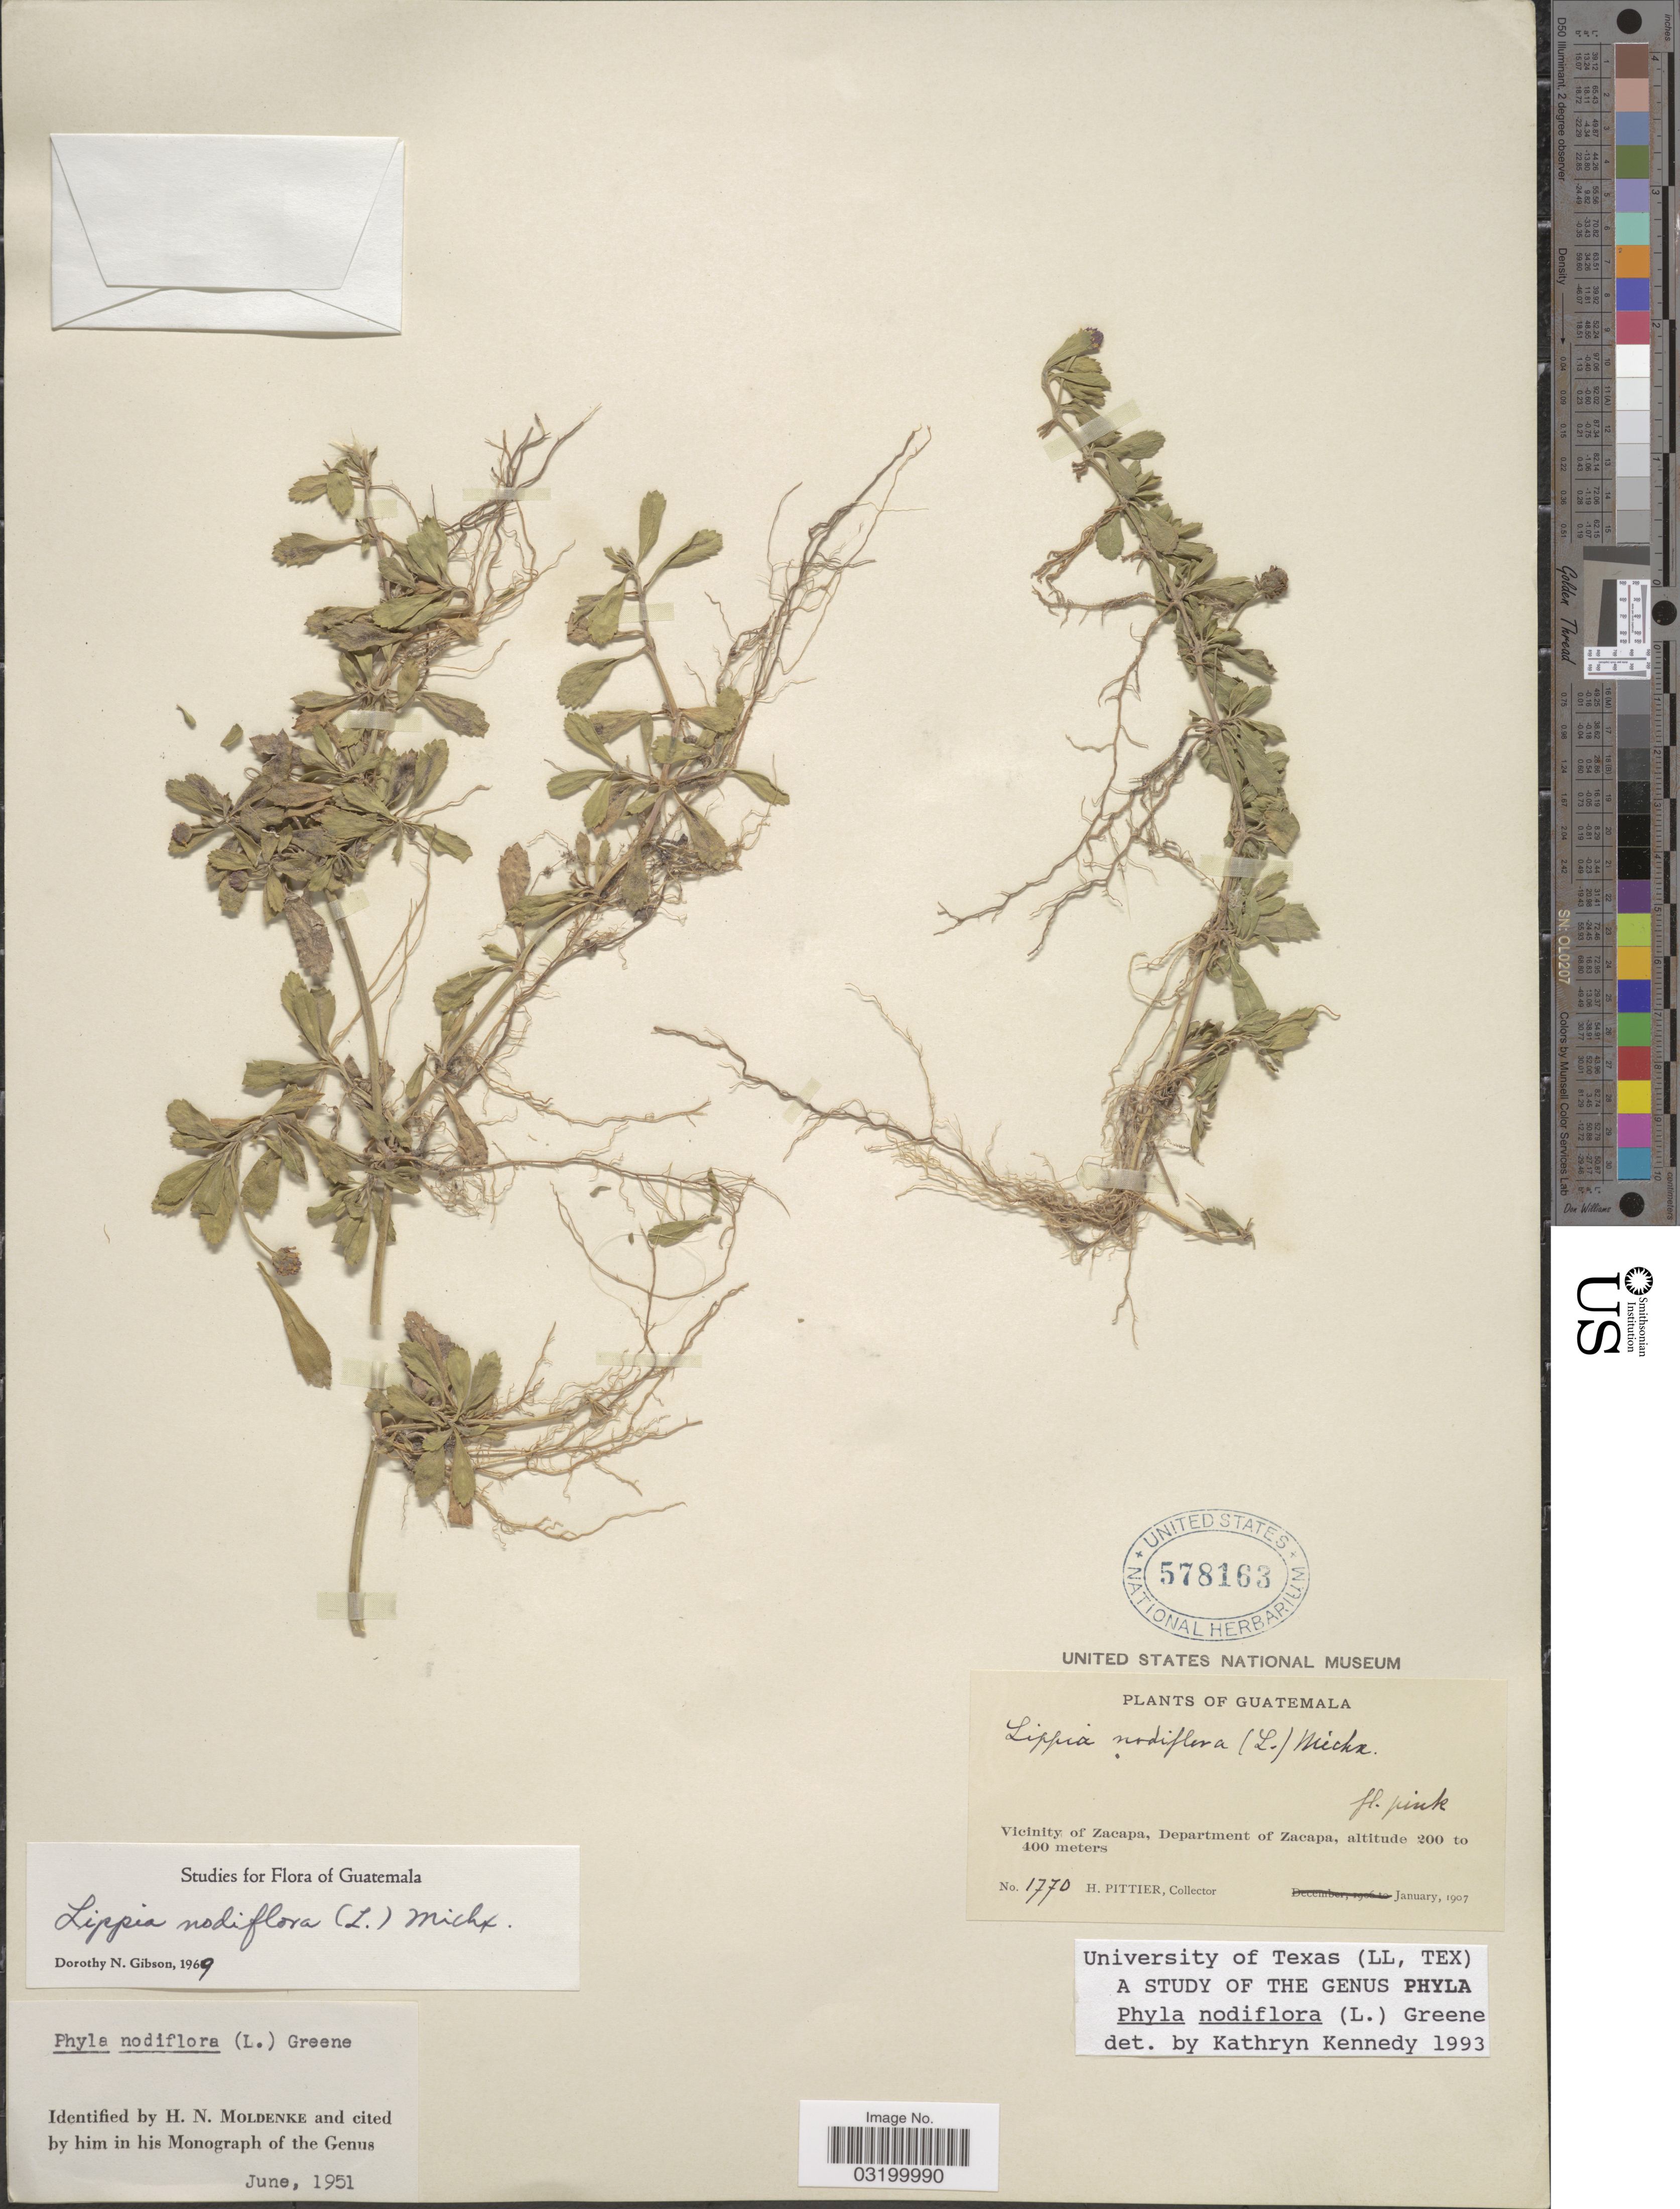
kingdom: Plantae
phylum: Tracheophyta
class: Magnoliopsida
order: Lamiales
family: Verbenaceae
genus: Phyla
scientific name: Phyla nodiflora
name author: (L.) Greene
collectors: H. F. Pittier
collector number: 1770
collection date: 1907-01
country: Guatemala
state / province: Zacapa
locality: Vicinity of Zacapa, Department of Zacapa.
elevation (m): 200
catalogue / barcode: US 578163